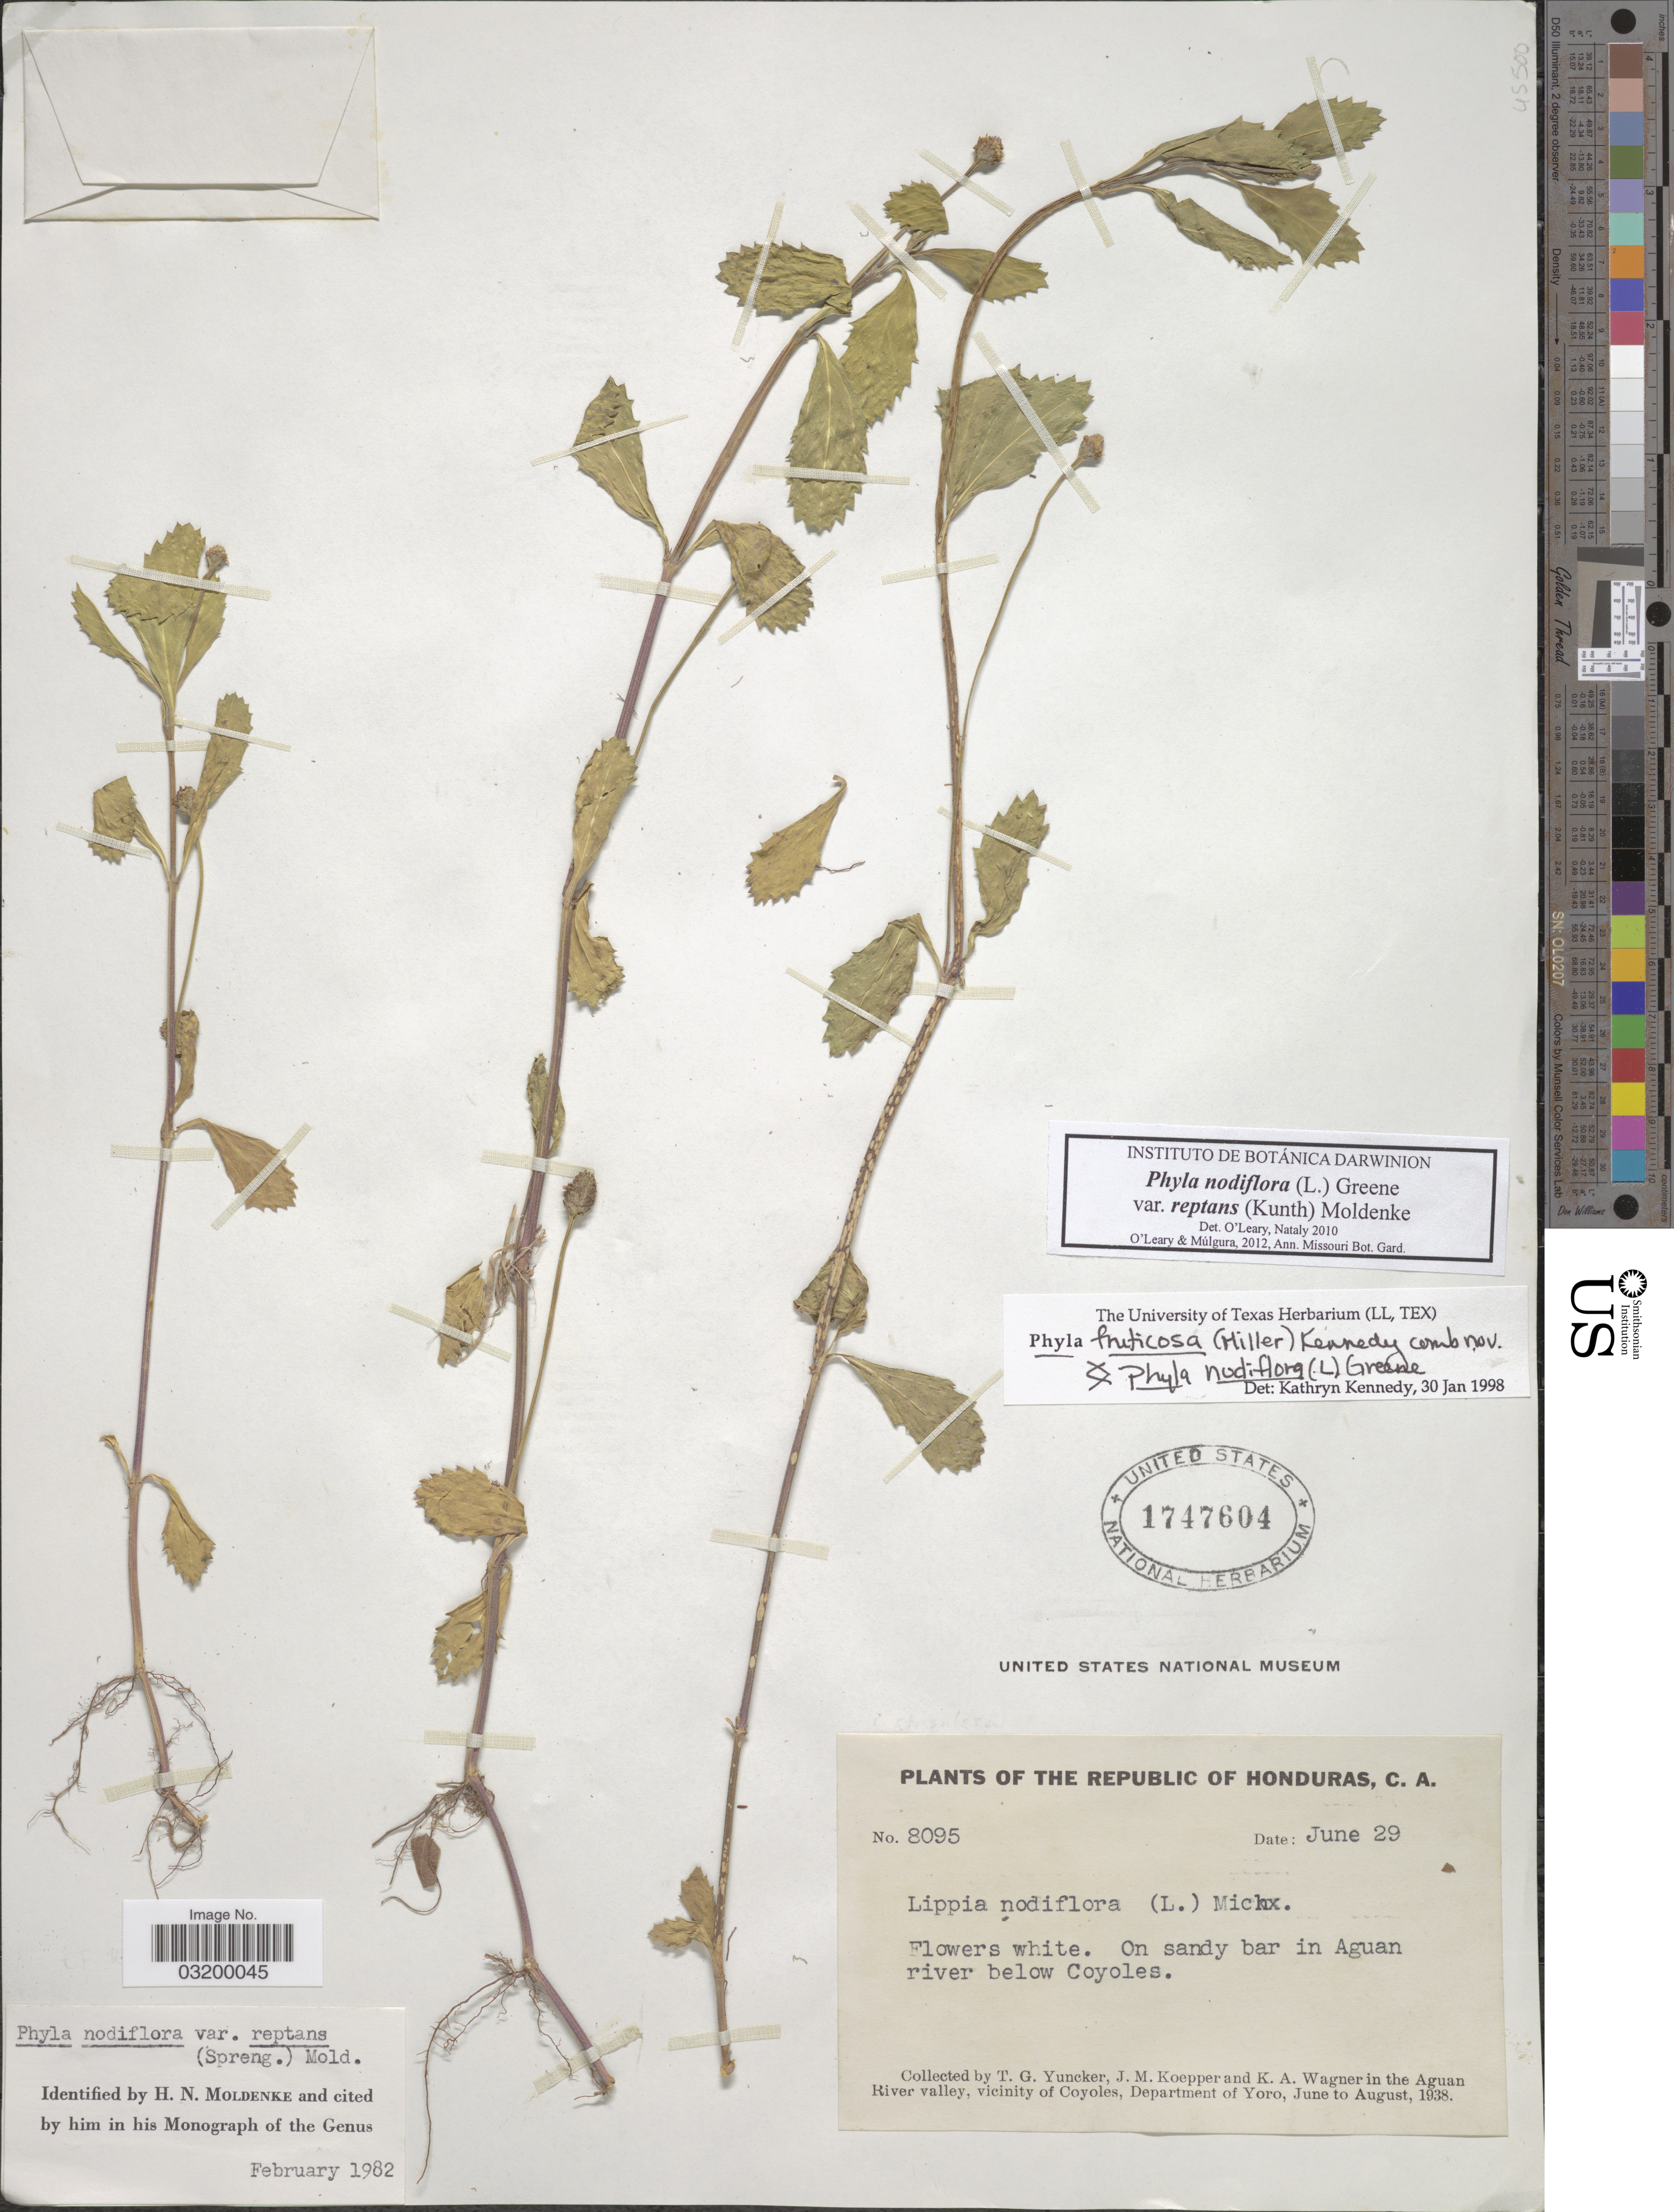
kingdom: Plantae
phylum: Tracheophyta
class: Magnoliopsida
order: Lamiales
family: Verbenaceae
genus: Phyla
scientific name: Phyla nodiflora var. reptans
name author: (Kunth) Moldenke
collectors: T. G. Yuncker, J. M. Koepper & K. A. Wagner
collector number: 8095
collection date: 1938-06-29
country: Honduras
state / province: Yoro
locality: On sandy bar in Aguan river below Coyoles. In the Aguan River valley, vicinity of Coyoles, Department of Yoro.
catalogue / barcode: US 1747604